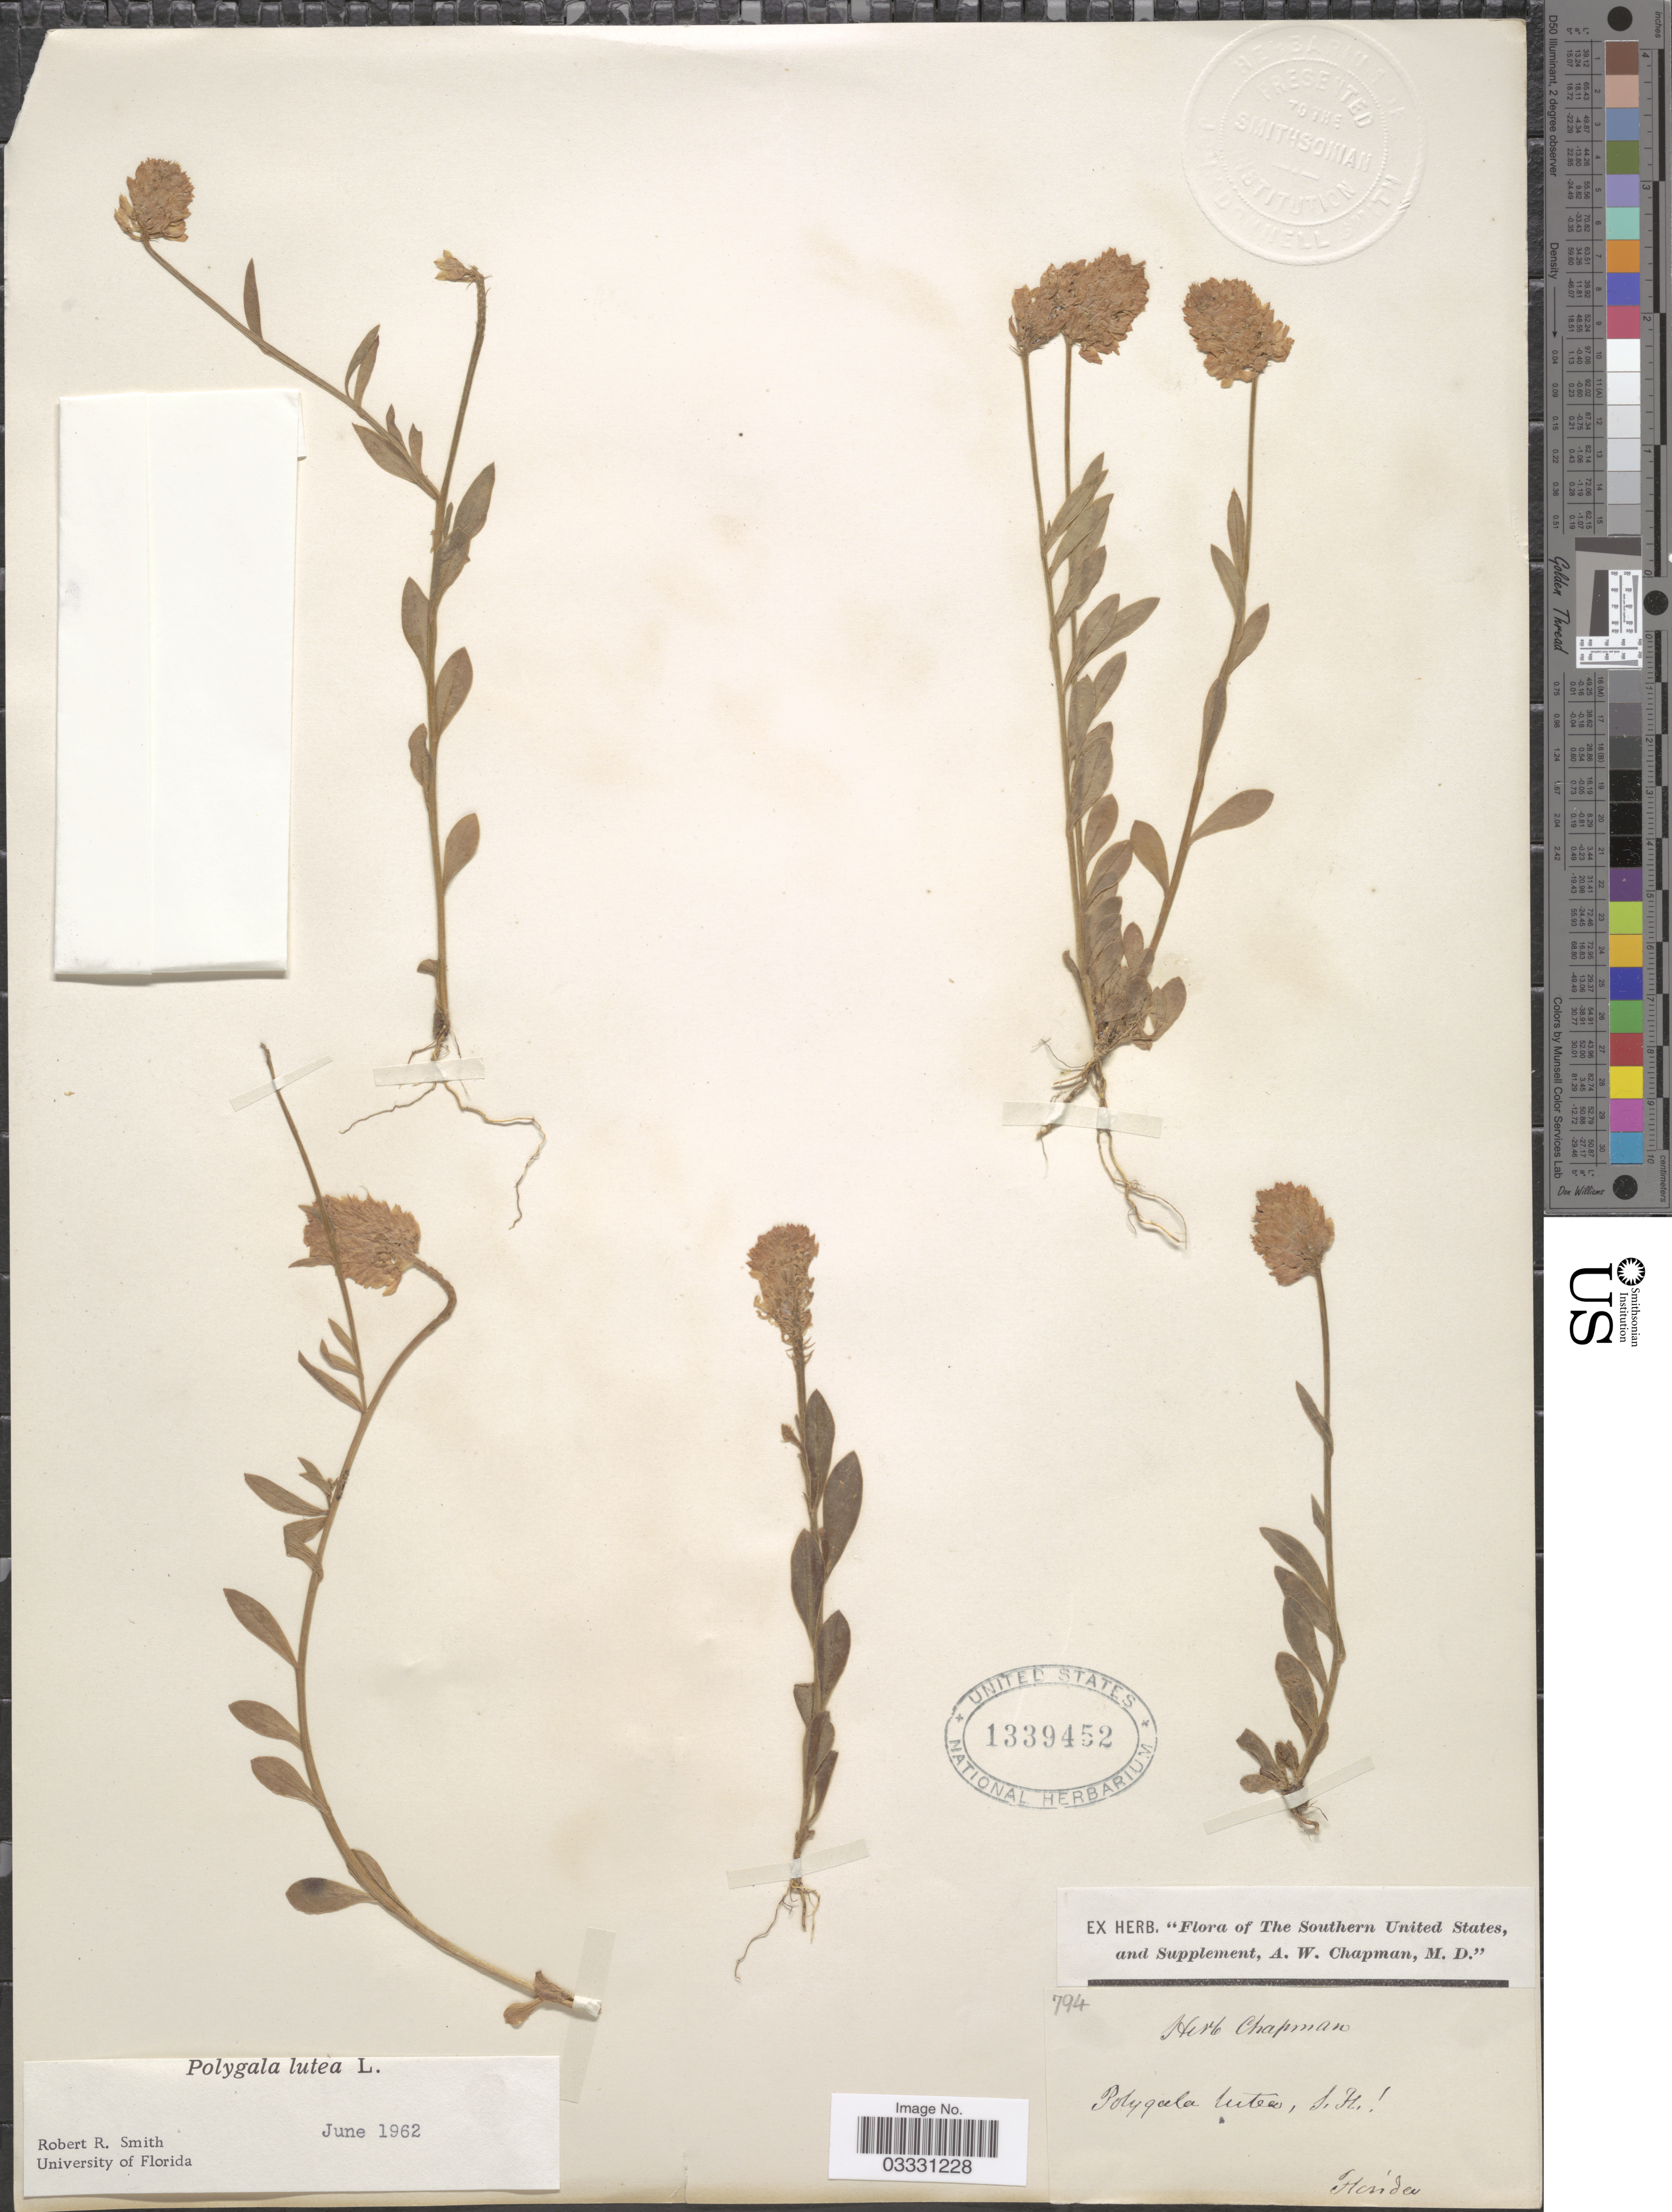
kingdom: Plantae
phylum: Tracheophyta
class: Magnoliopsida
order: Fabales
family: Polygalaceae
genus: Polygala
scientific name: Polygala lutea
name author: L.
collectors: ex herb. A.W. Chapman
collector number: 794?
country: United States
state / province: Florida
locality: The Southern United States.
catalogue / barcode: US 1339452